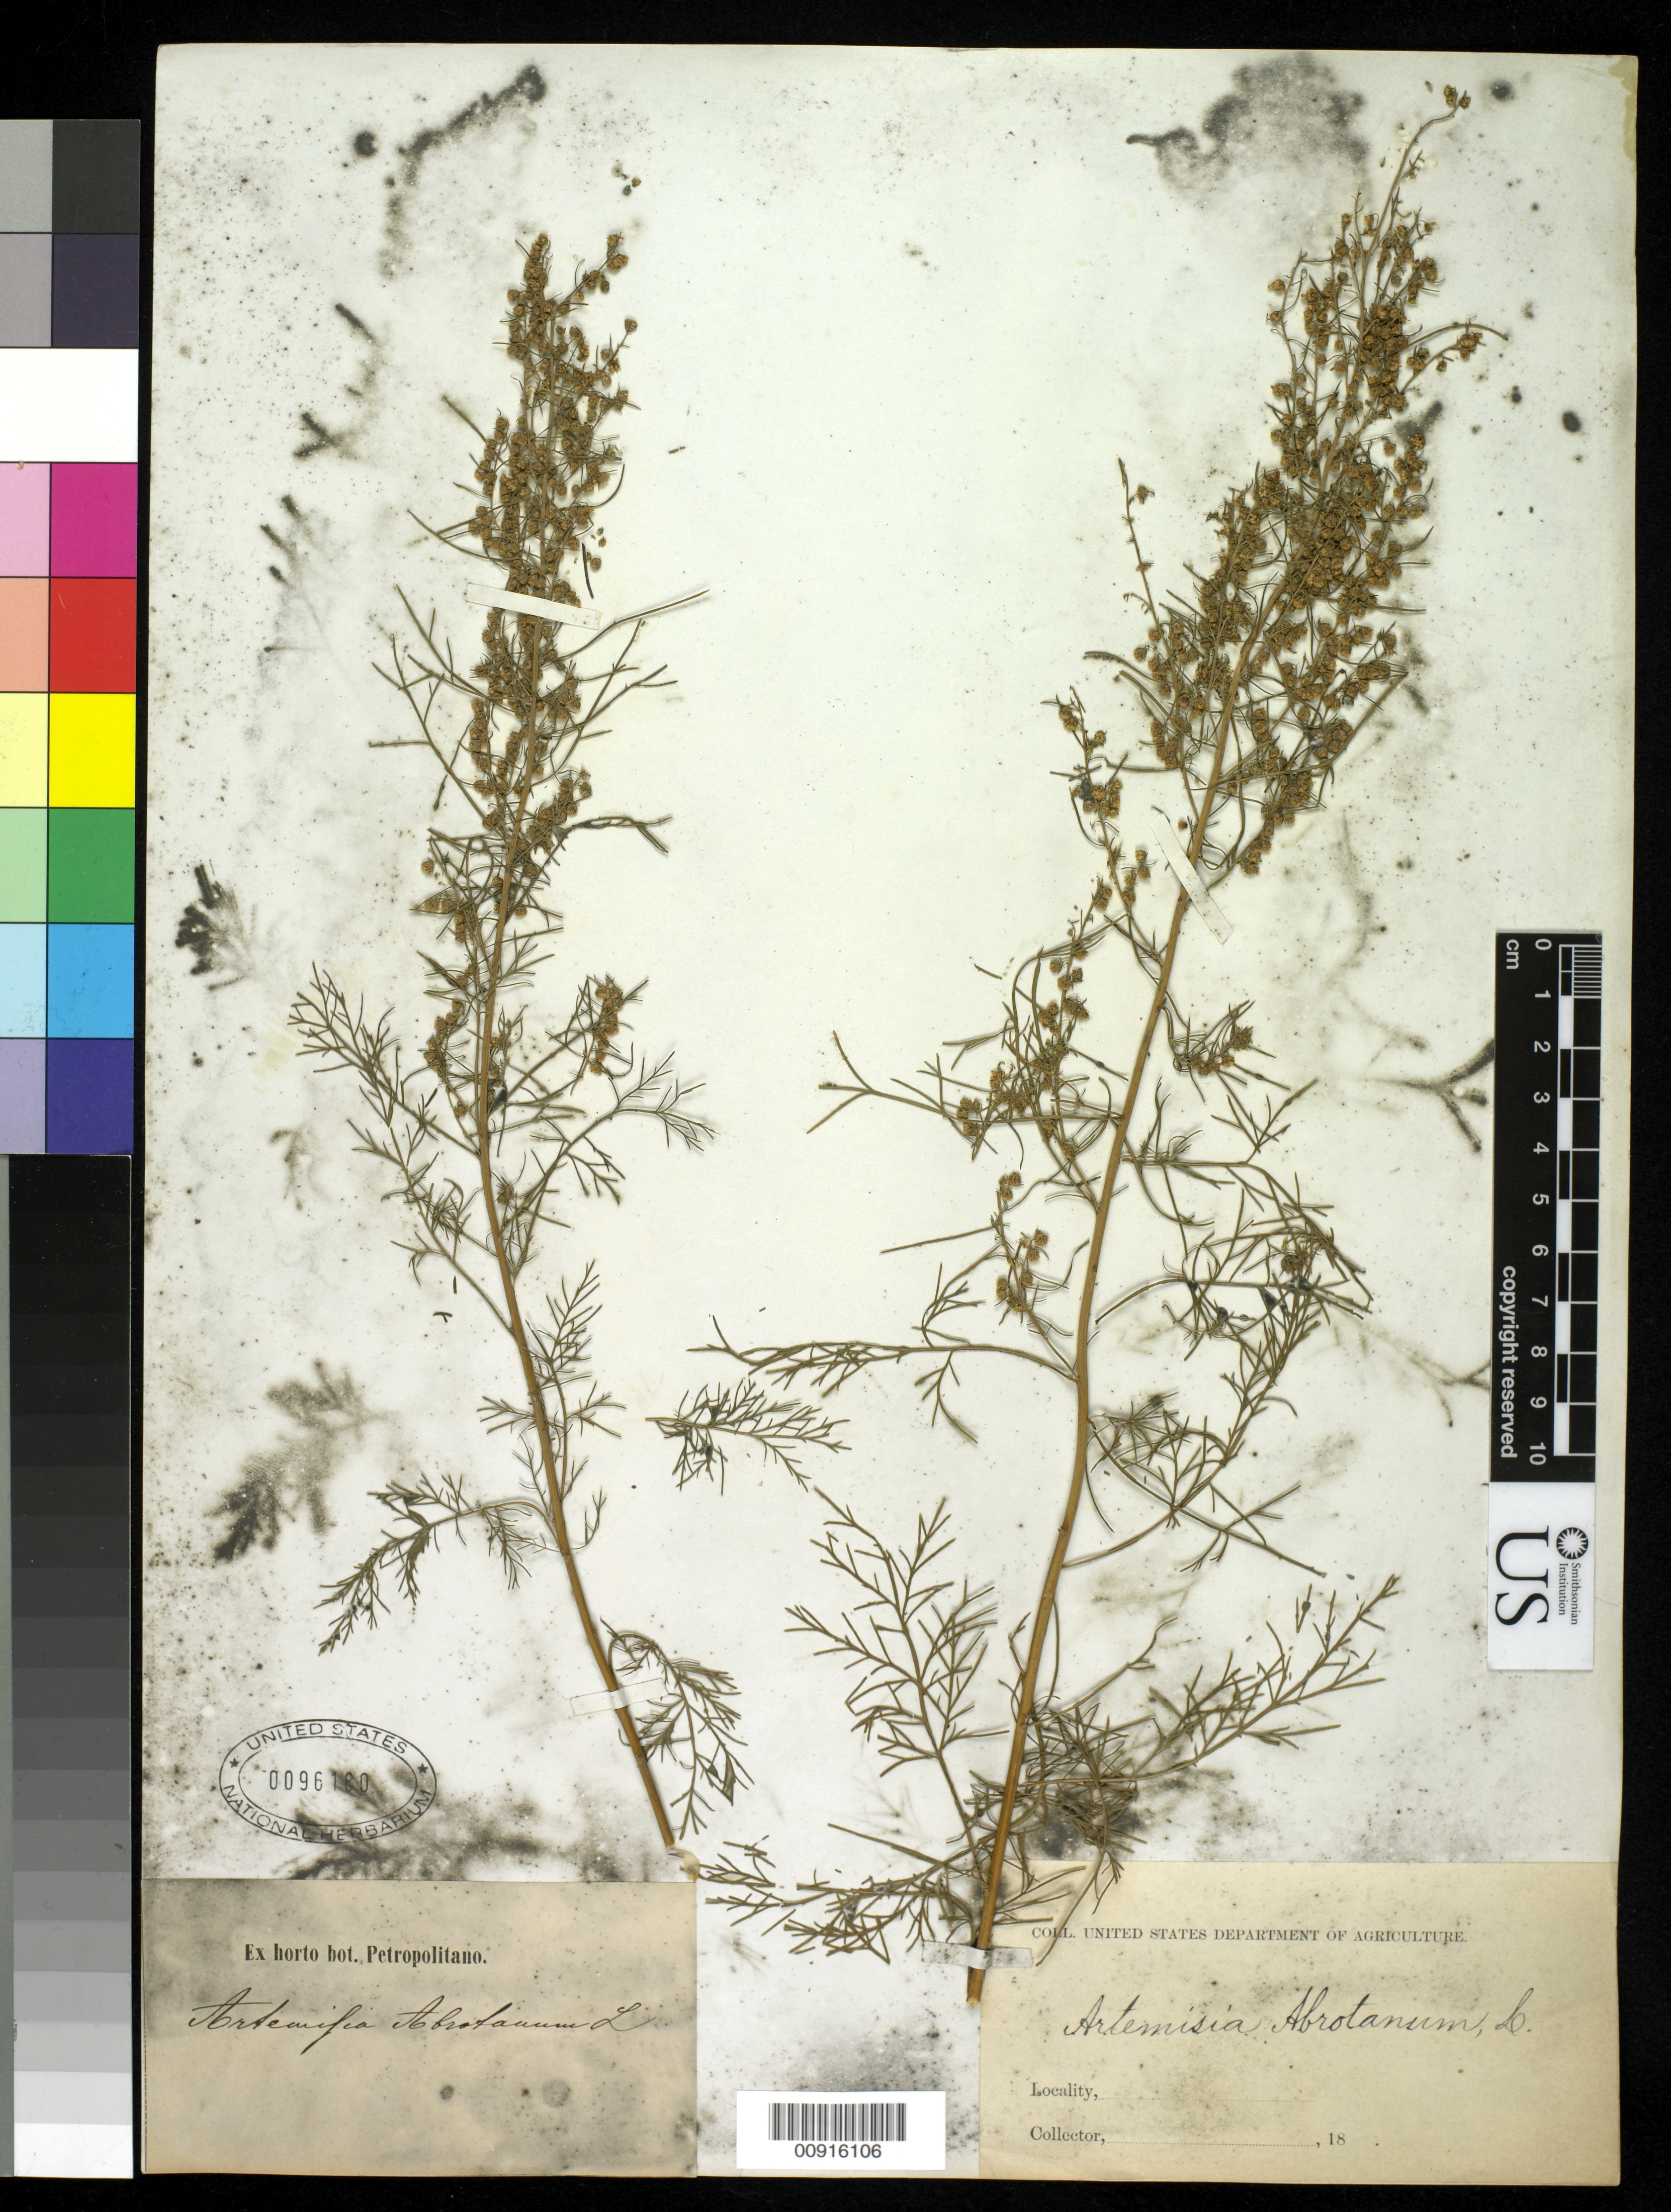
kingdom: Plantae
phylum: Tracheophyta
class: Magnoliopsida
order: Asterales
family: Asteraceae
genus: Artemisia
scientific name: Artemisia abrotanum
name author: L.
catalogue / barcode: US 96180